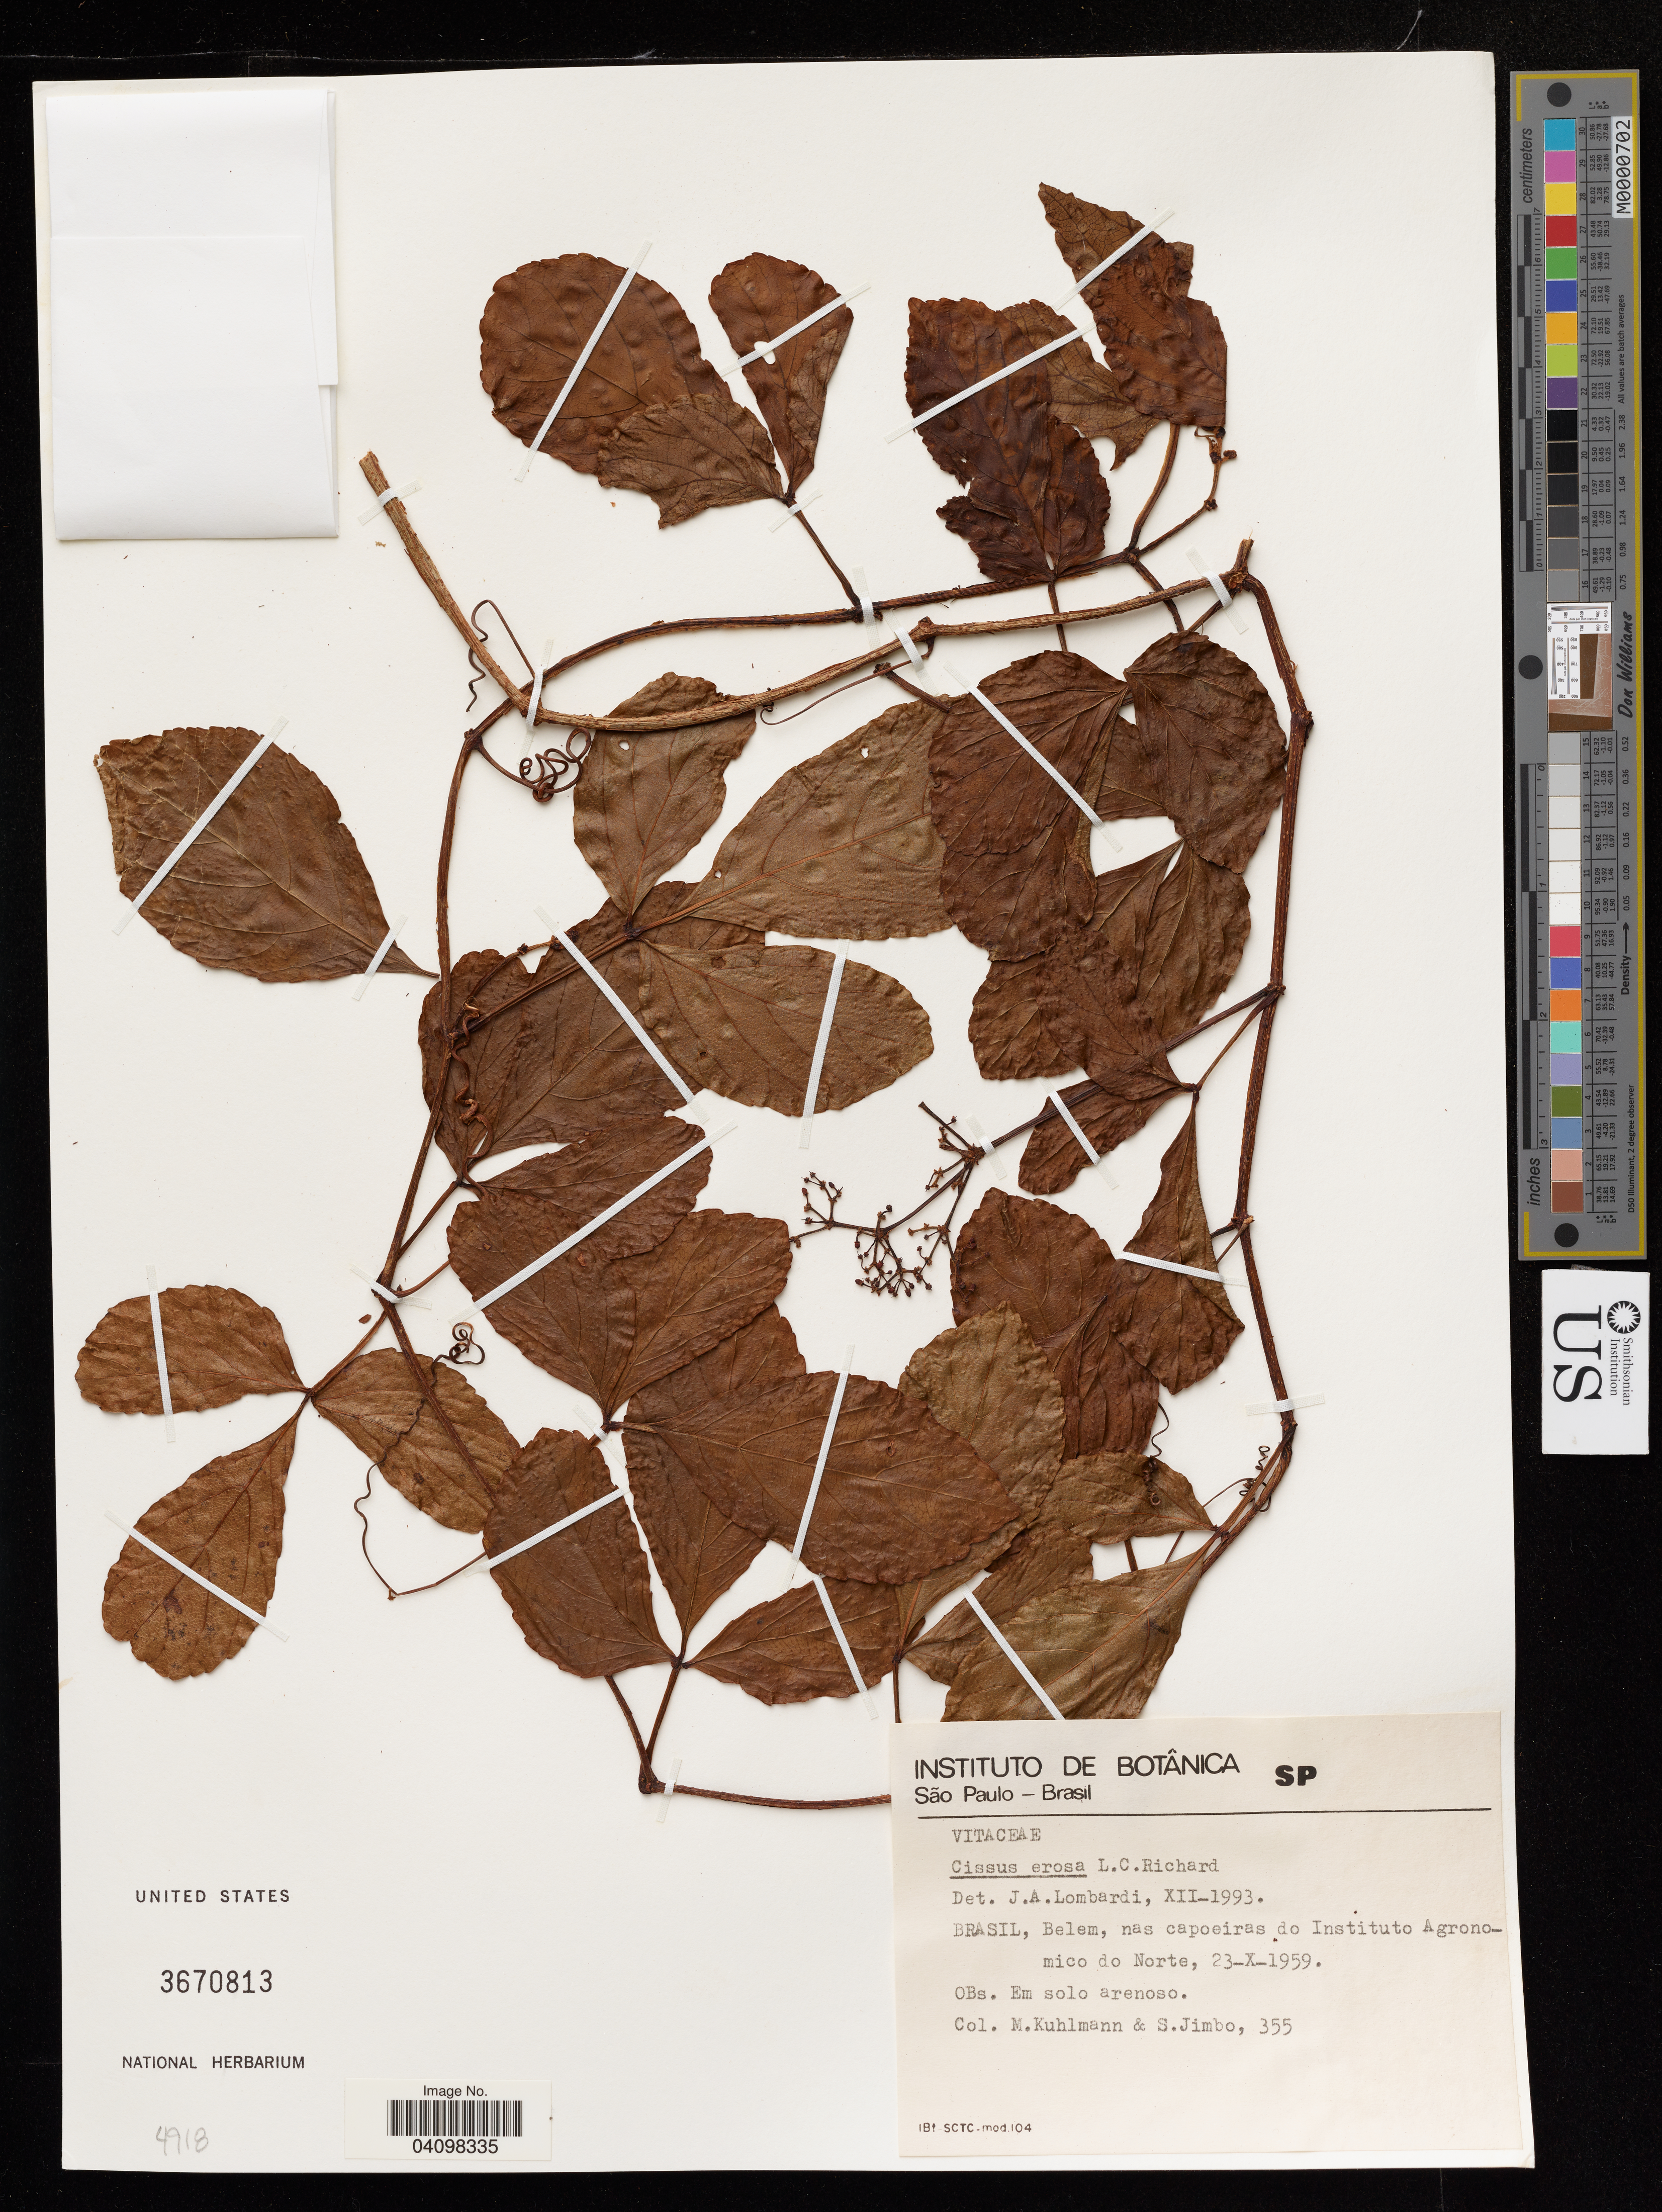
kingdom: Plantae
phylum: Tracheophyta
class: Magnoliopsida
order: Vitales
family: Vitaceae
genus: Cissus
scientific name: Cissus erosa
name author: Rich.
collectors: M. Kuhlmann & S. Jimbo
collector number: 355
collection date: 1959-10-23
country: Brazil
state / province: São Paulo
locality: Belem, nas capoeiras do Instituto Agronomico do Norte.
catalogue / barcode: US 3670813